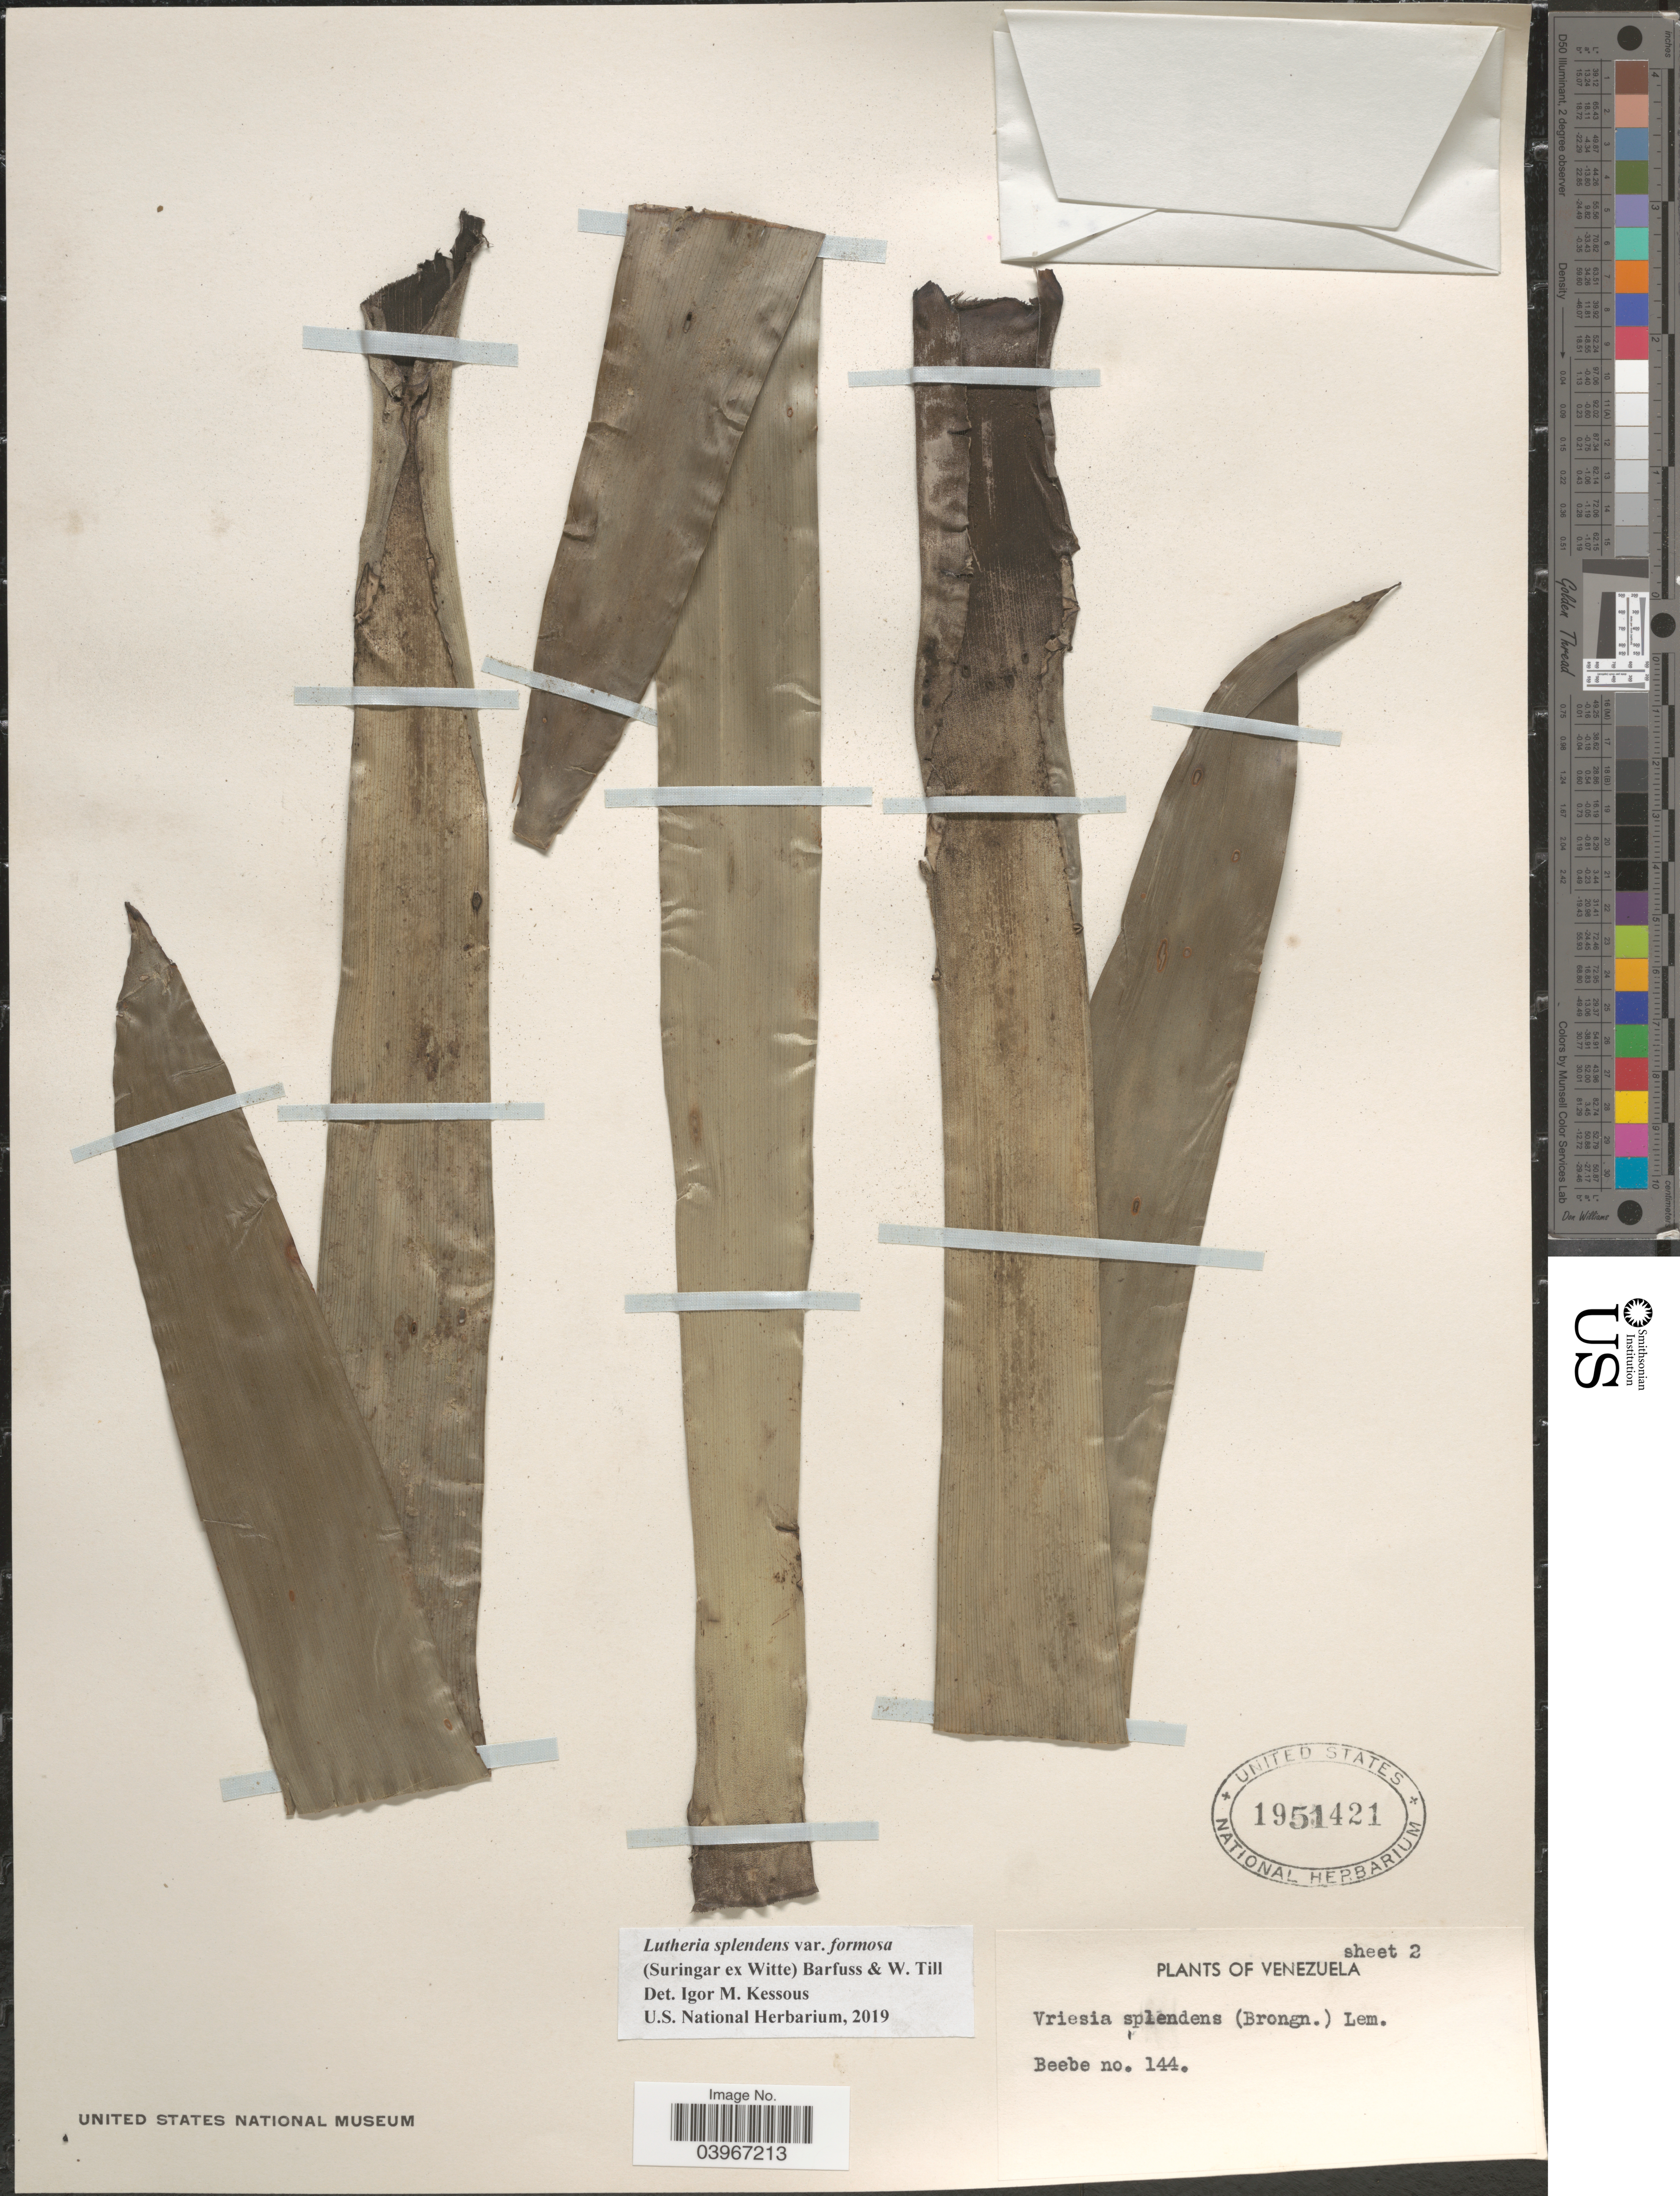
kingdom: Plantae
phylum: Tracheophyta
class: Liliopsida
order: Poales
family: Bromeliaceae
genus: Lutheria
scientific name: Lutheria splendens var. formosa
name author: (Suringar ex Witte) Barfuss & W. Till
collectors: Beebe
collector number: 144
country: Venezuela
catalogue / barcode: US 1951421